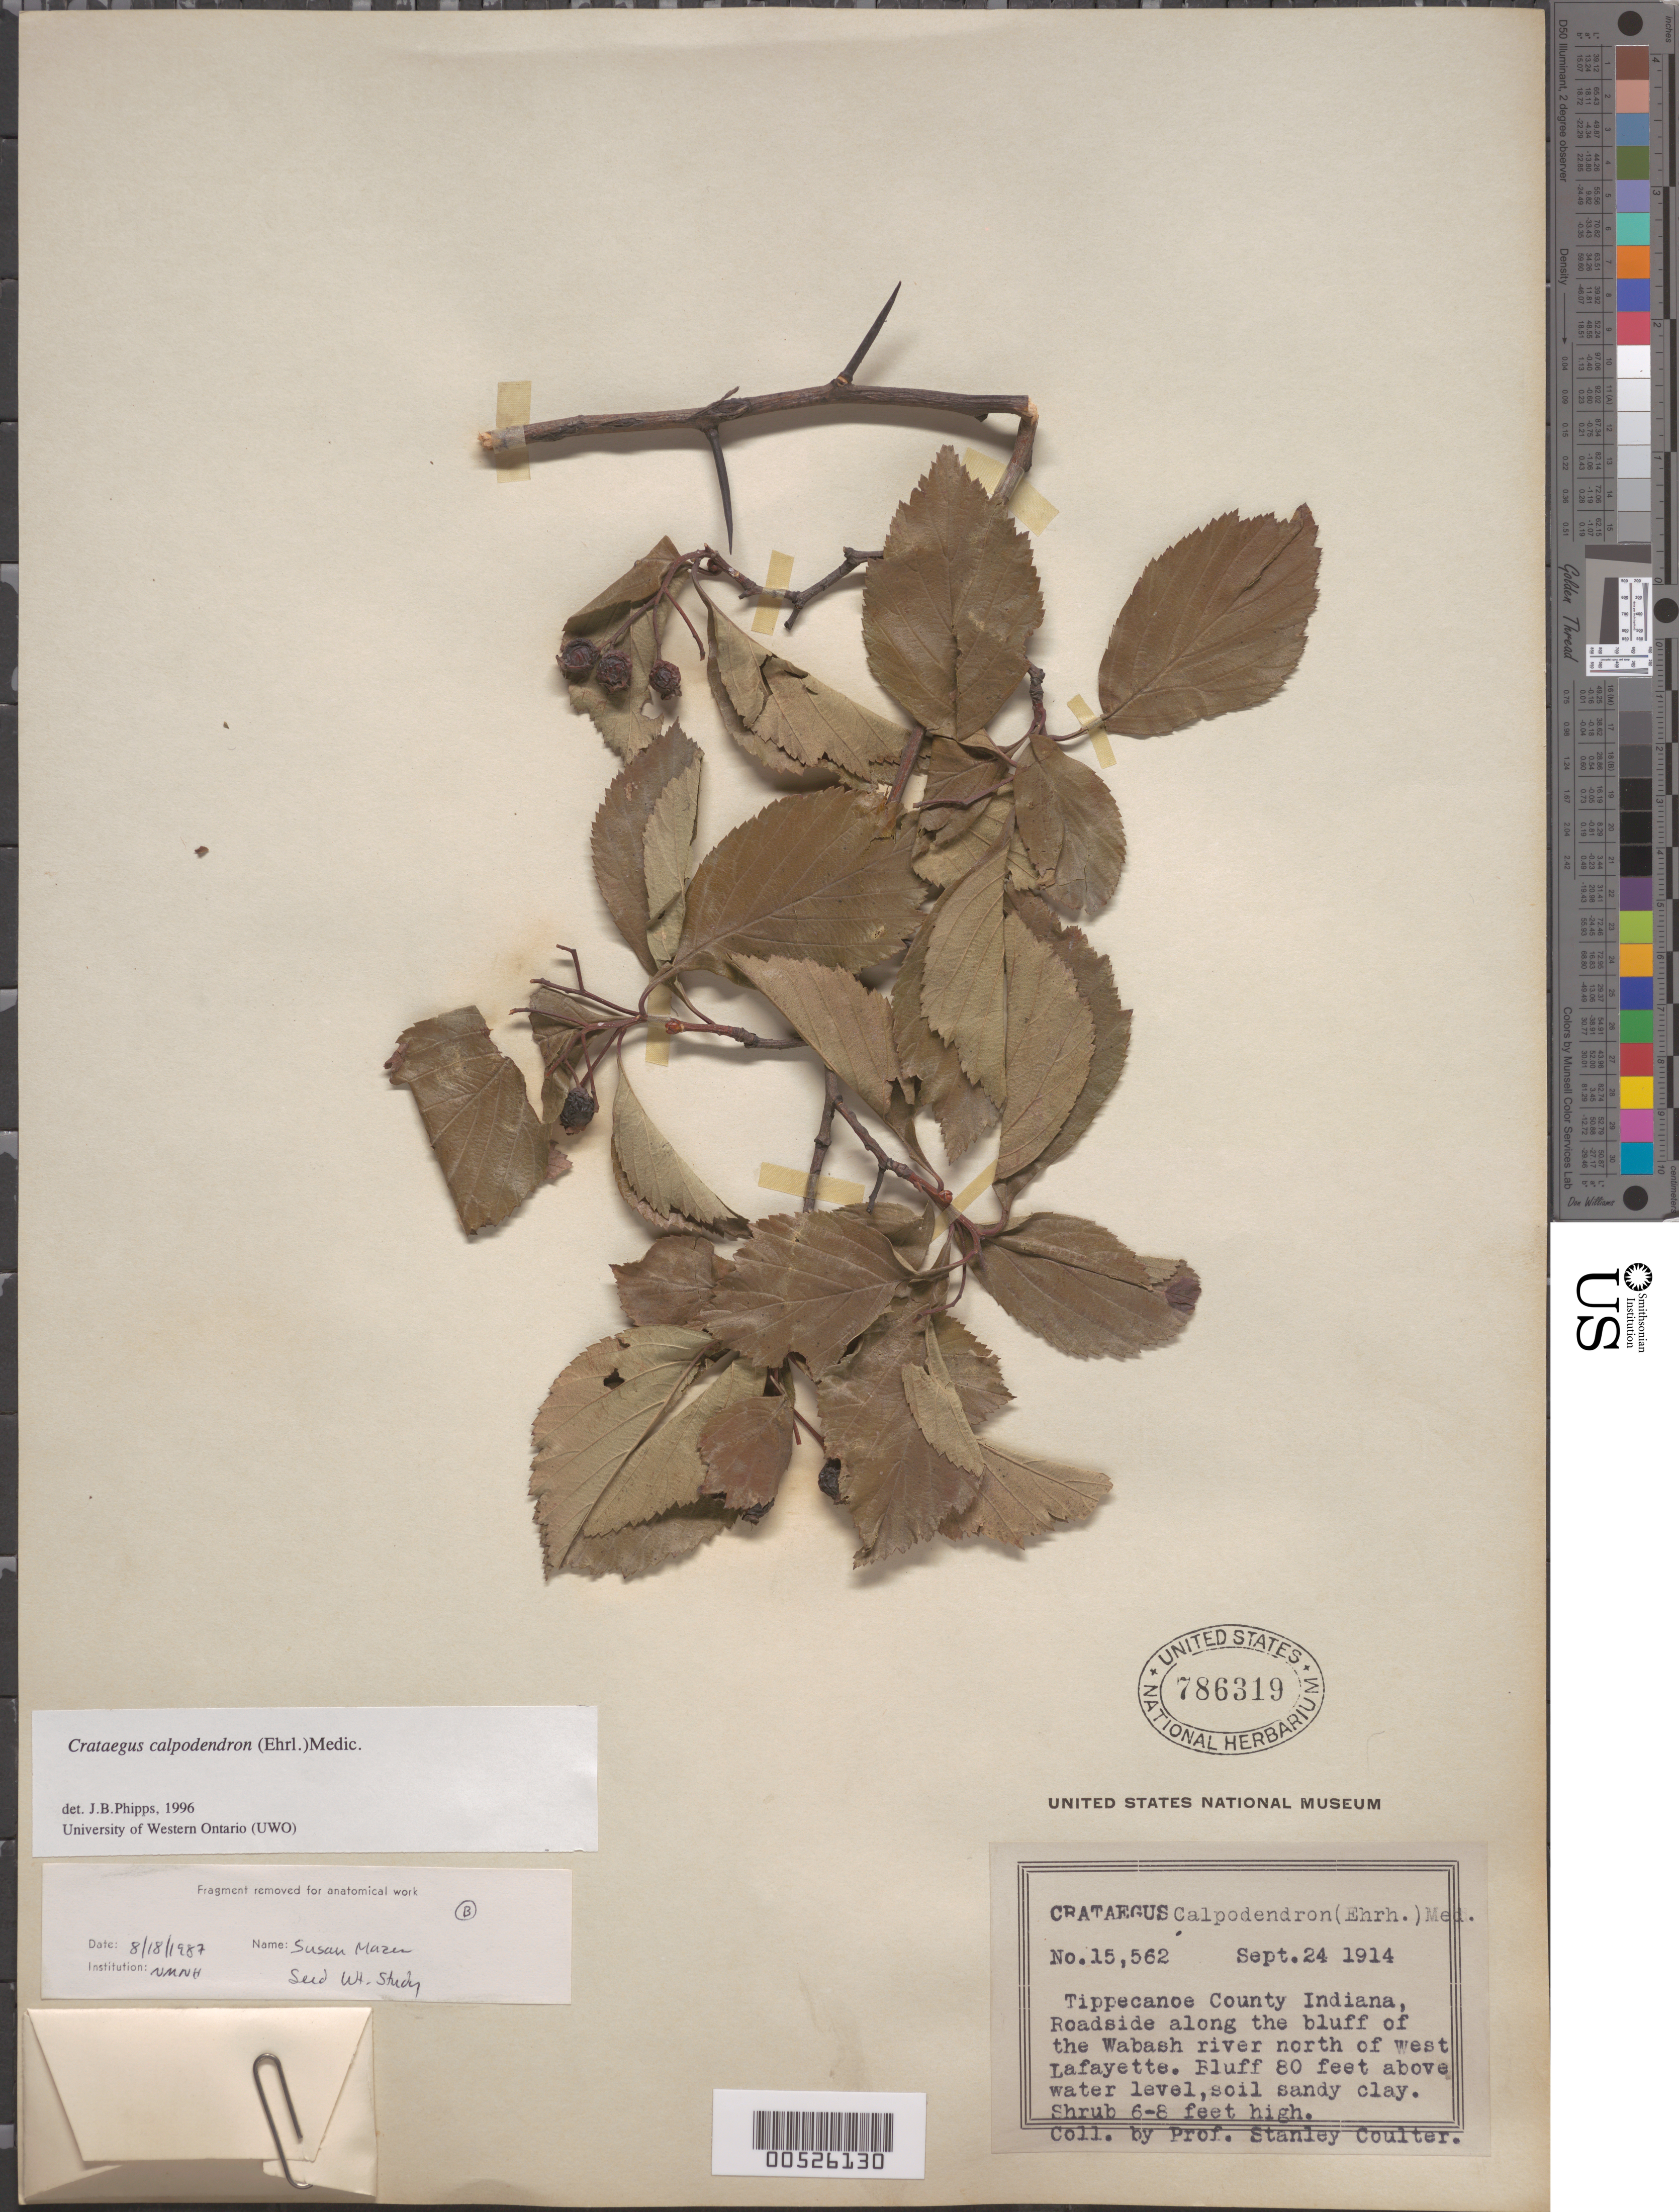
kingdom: Plantae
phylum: Tracheophyta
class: Magnoliopsida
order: Rosales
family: Rosaceae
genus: Crataegus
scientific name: Crataegus calpodendron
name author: (Ehrh.) Medik.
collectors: S. Coulter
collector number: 15562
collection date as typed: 24 Sep 1914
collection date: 1914-09-24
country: United States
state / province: Indiana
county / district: Tippecanoe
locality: Wabash River N of West Lafayette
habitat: Roadside along bluff, 80 feet above water, soil sandy clay.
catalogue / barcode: US 786319